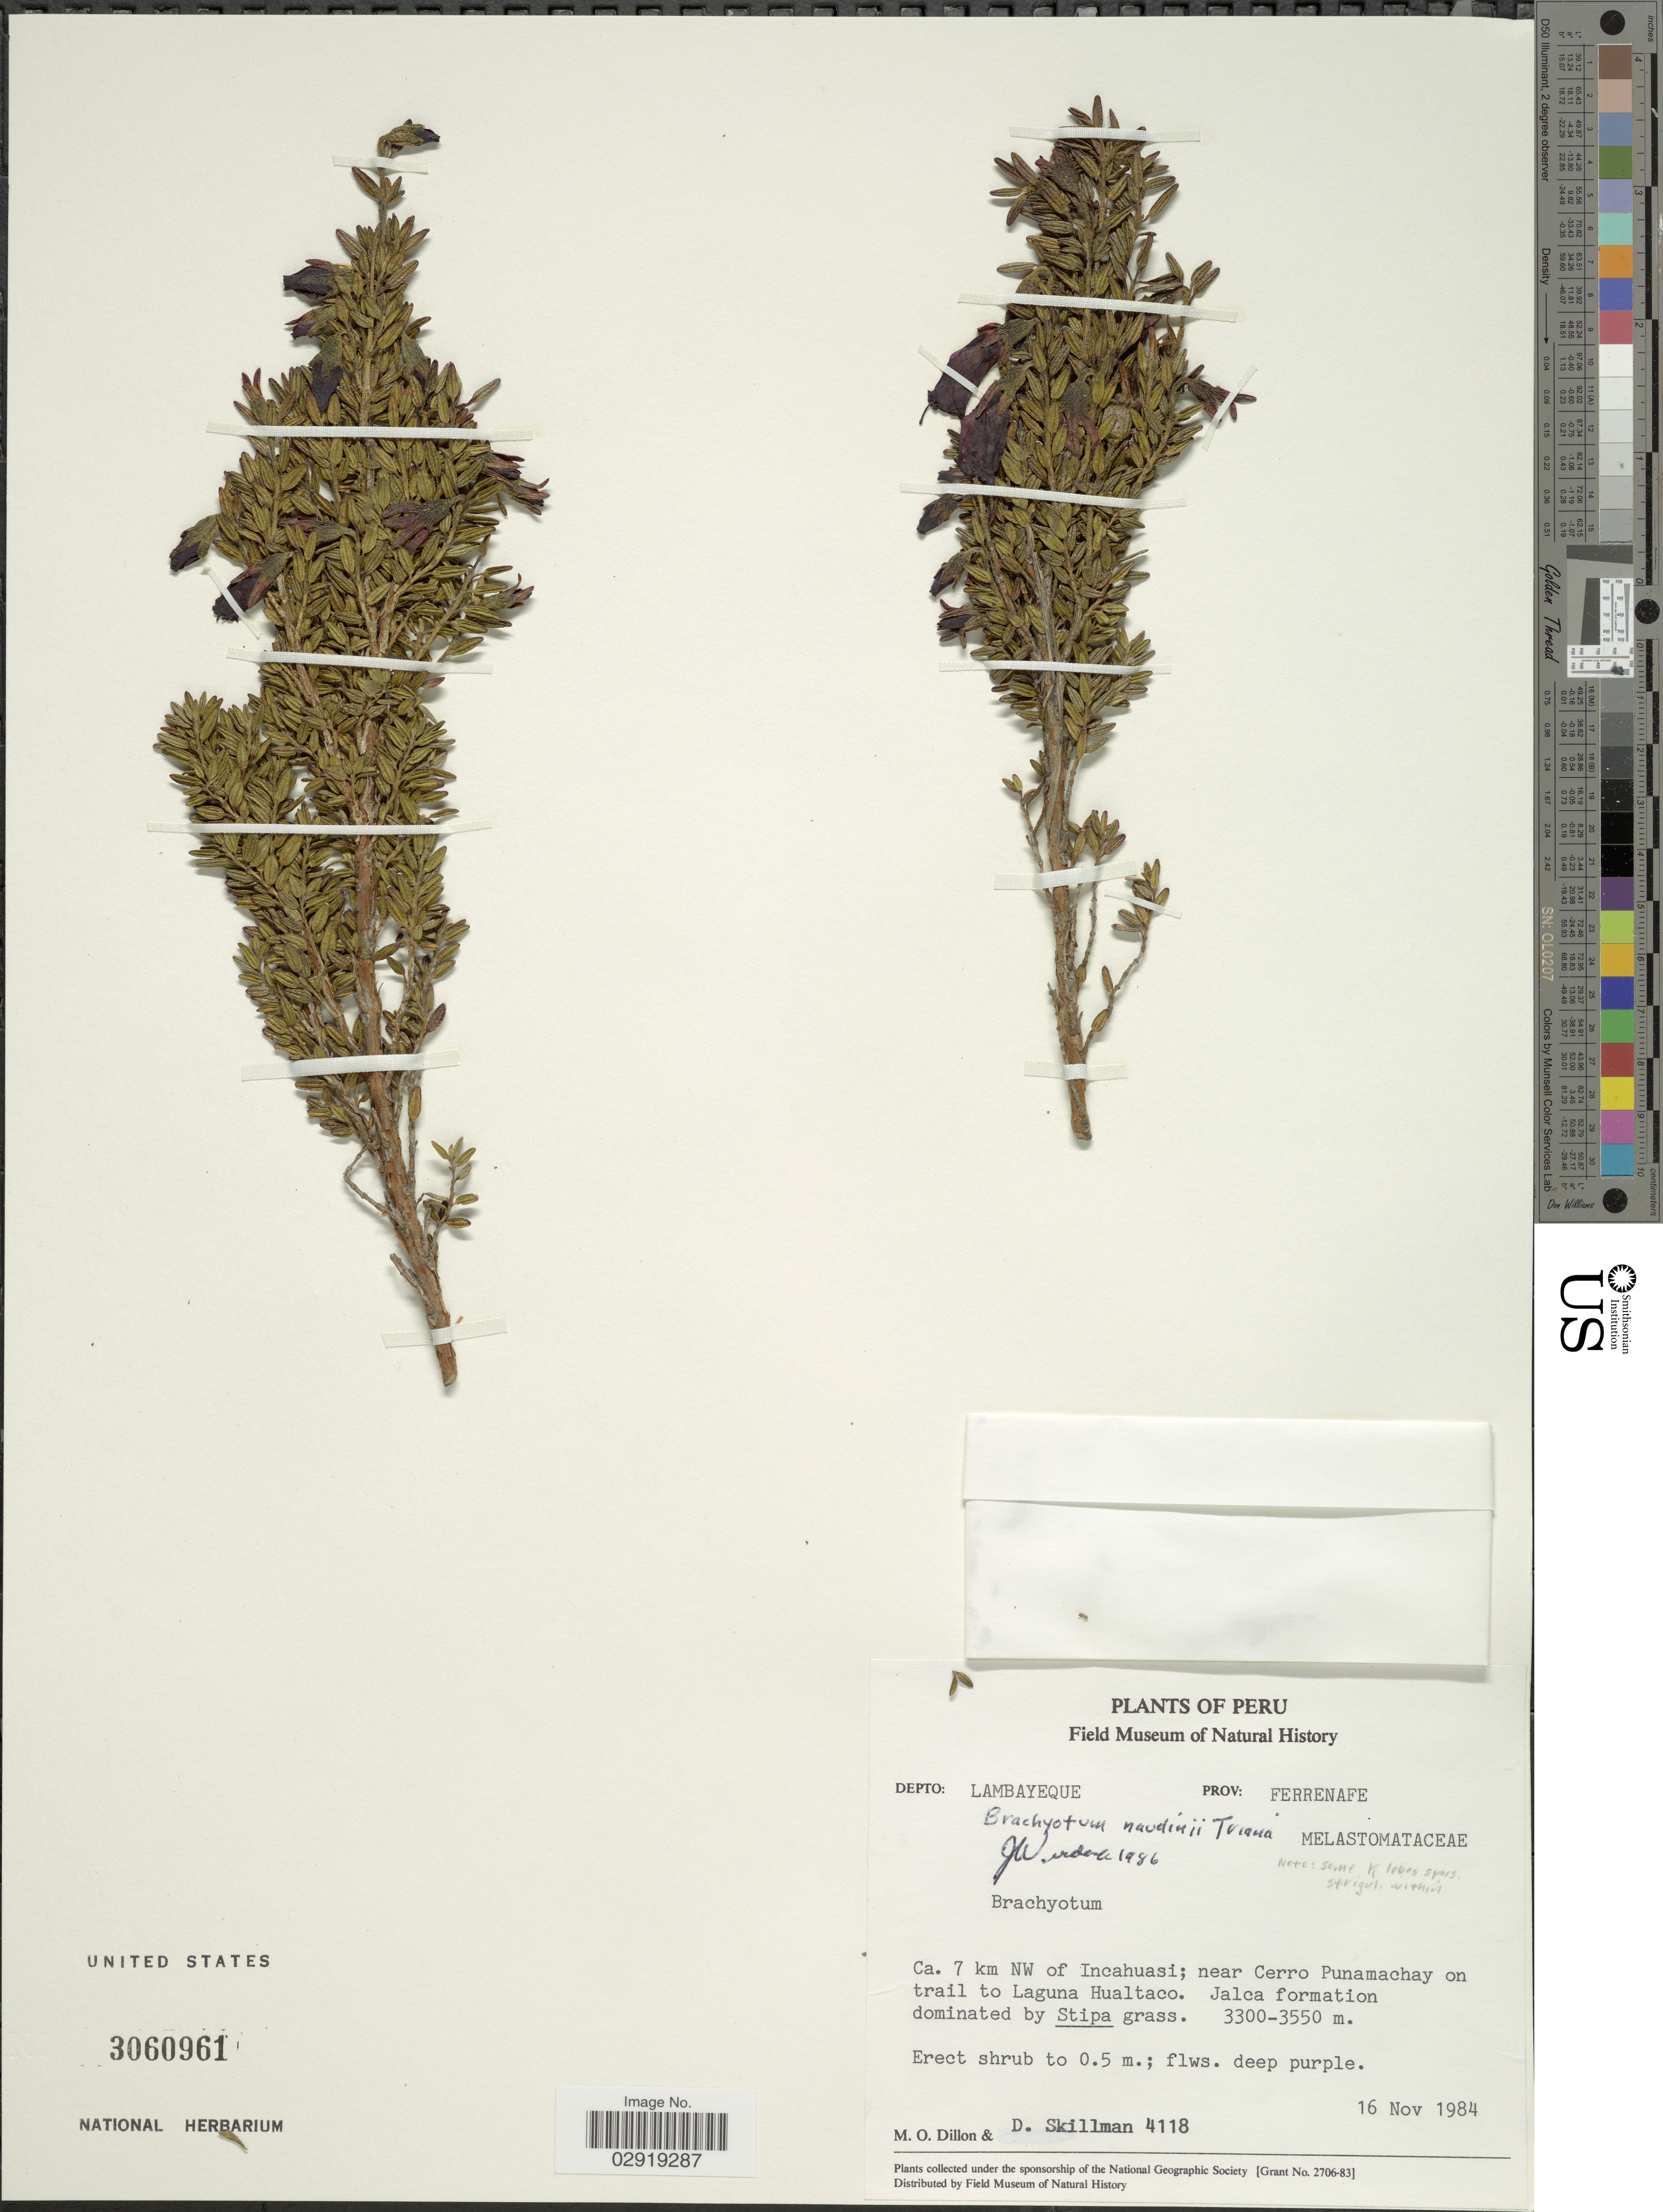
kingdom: Plantae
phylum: Tracheophyta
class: Magnoliopsida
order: Myrtales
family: Melastomataceae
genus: Brachyotum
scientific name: Brachyotum naudinii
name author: Triana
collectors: M. O. Dillon & D. Skillman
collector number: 4118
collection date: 1984-11-16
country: Peru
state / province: Lambayeque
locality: Depto: Lambayeque Prov: Ferrenafe. Ca. 7 km NW of Incahuasi; near Cerro Punamachay on trail to Laguna Hualtaco. Jalca formation.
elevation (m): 3300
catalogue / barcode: US 3060961